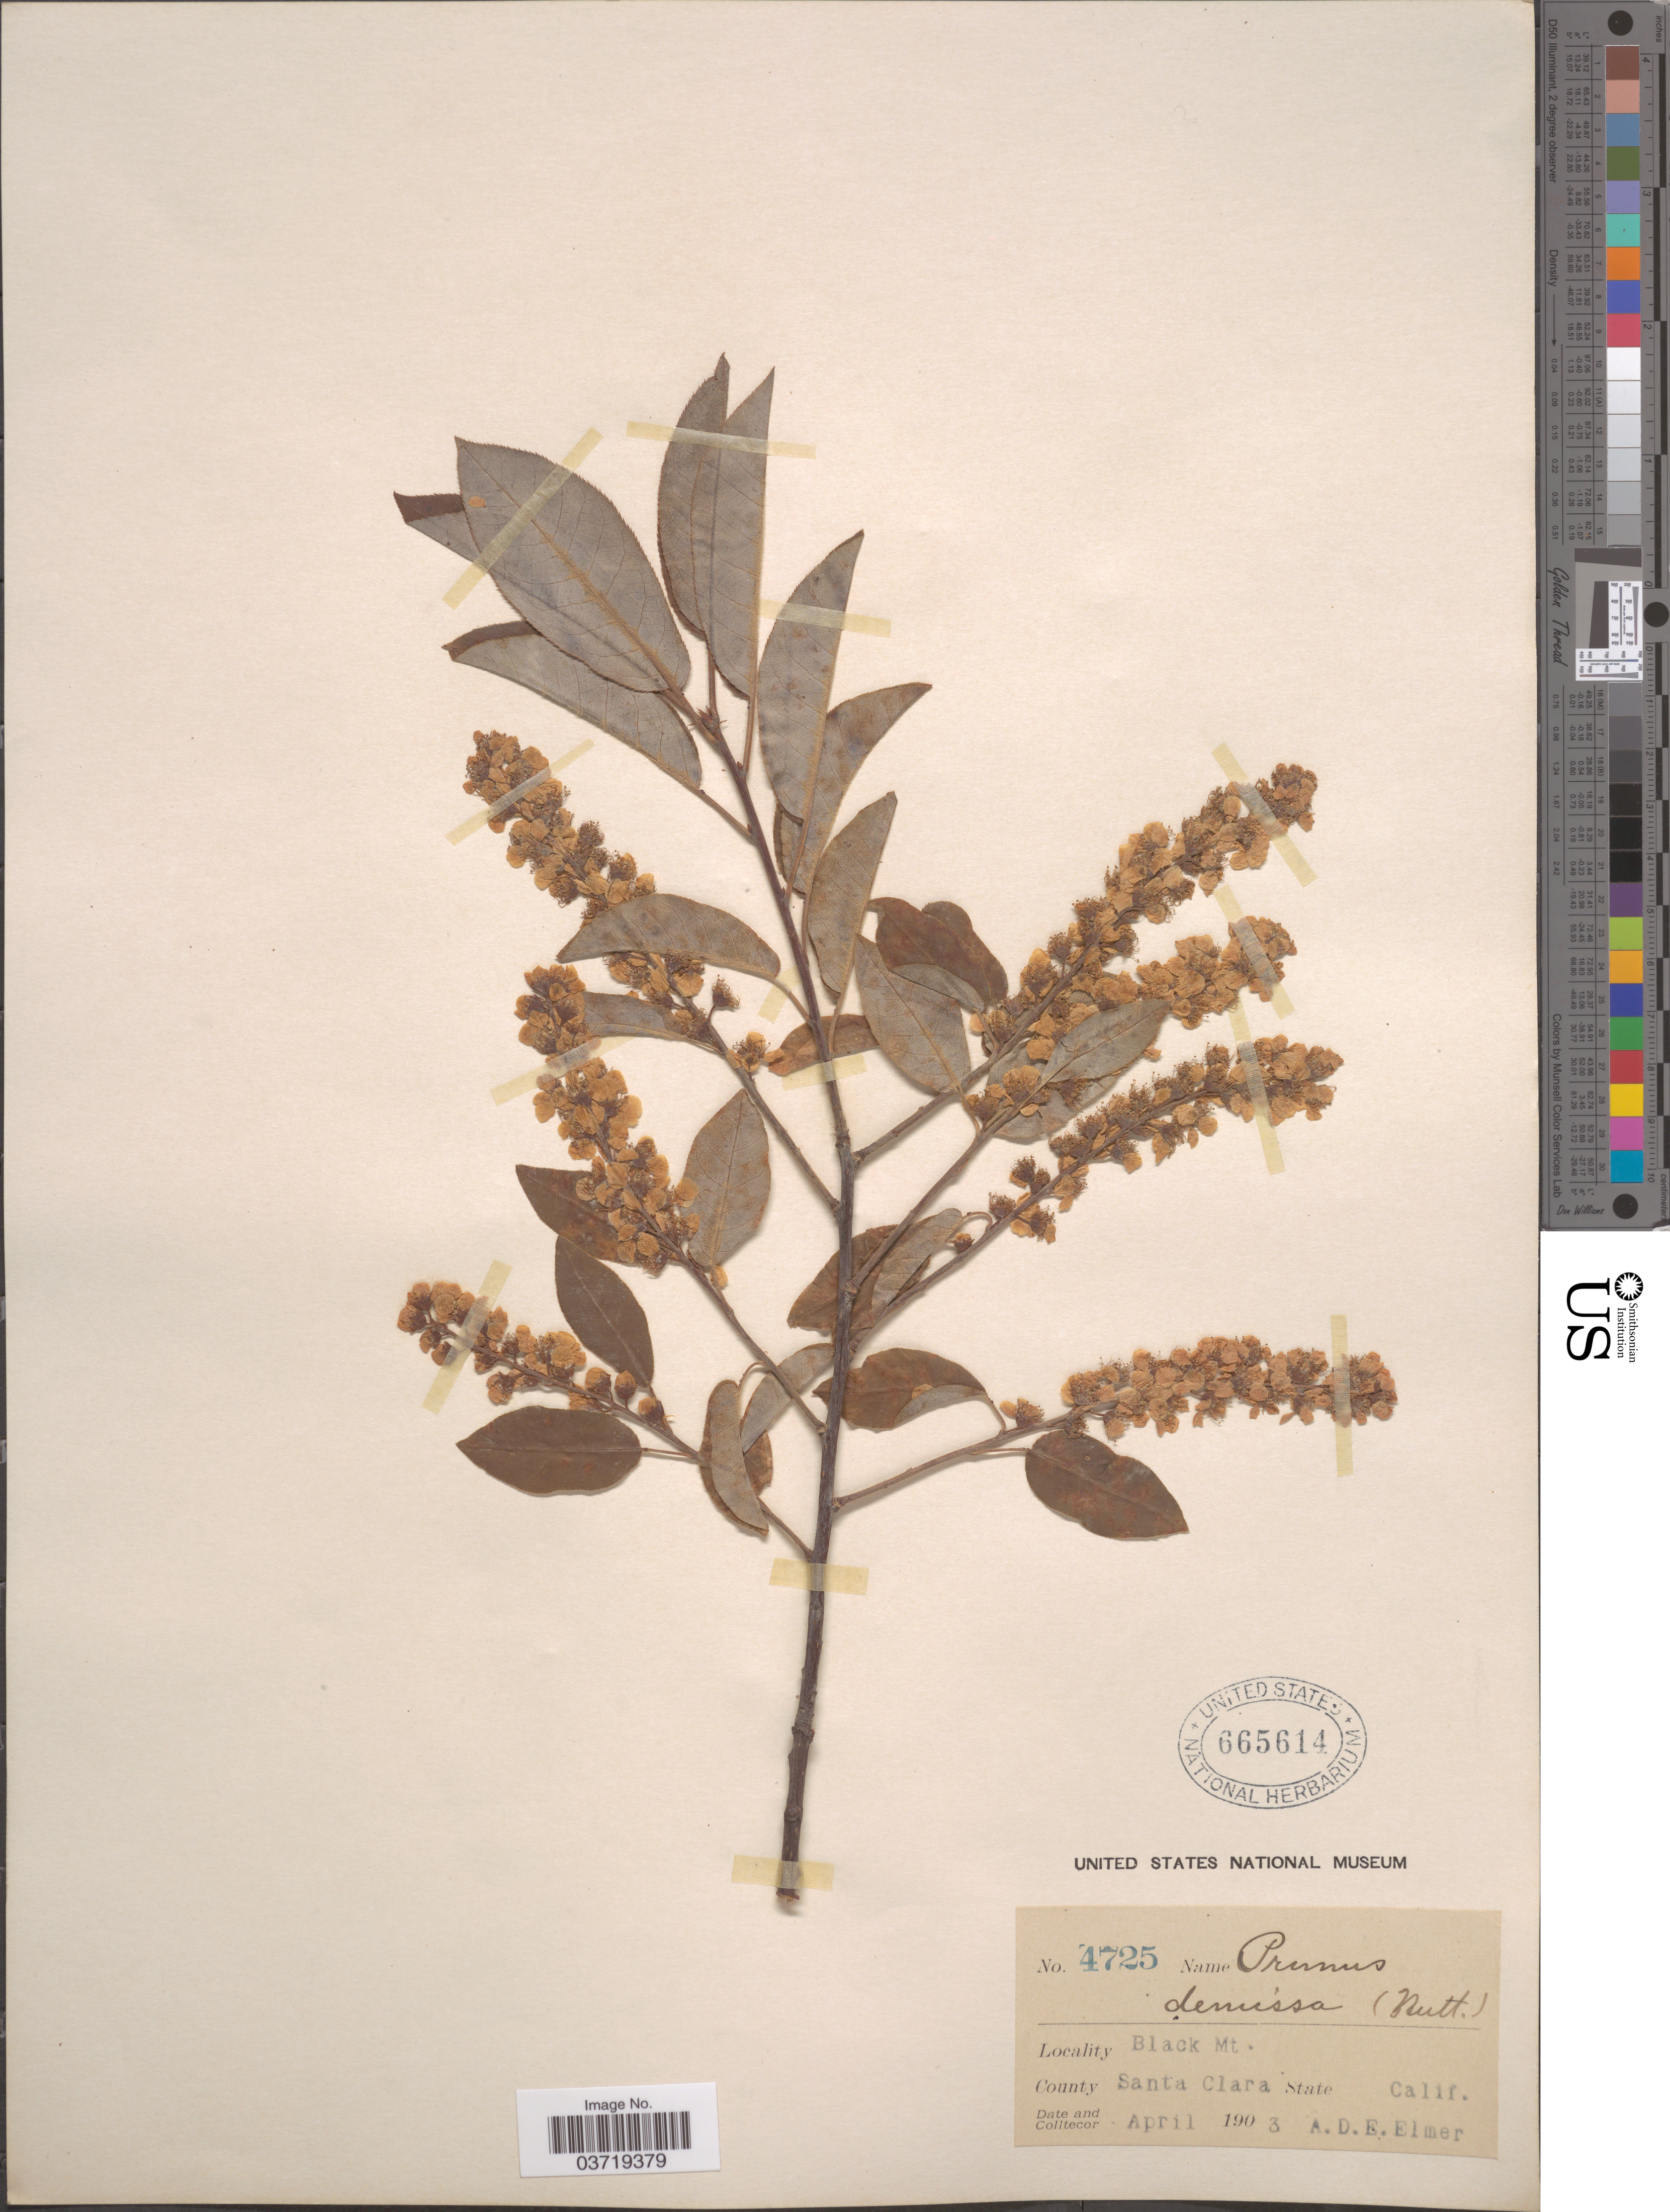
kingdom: Plantae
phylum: Tracheophyta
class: Magnoliopsida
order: Rosales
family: Rosaceae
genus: Prunus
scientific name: Prunus virginiana var. demissa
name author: (Nutt.) Torr.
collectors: A. D. E. Elmer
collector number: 4725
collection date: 1903-04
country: United States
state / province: California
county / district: Santa Clara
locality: Black Mt. County Santa Clara.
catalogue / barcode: US 665614